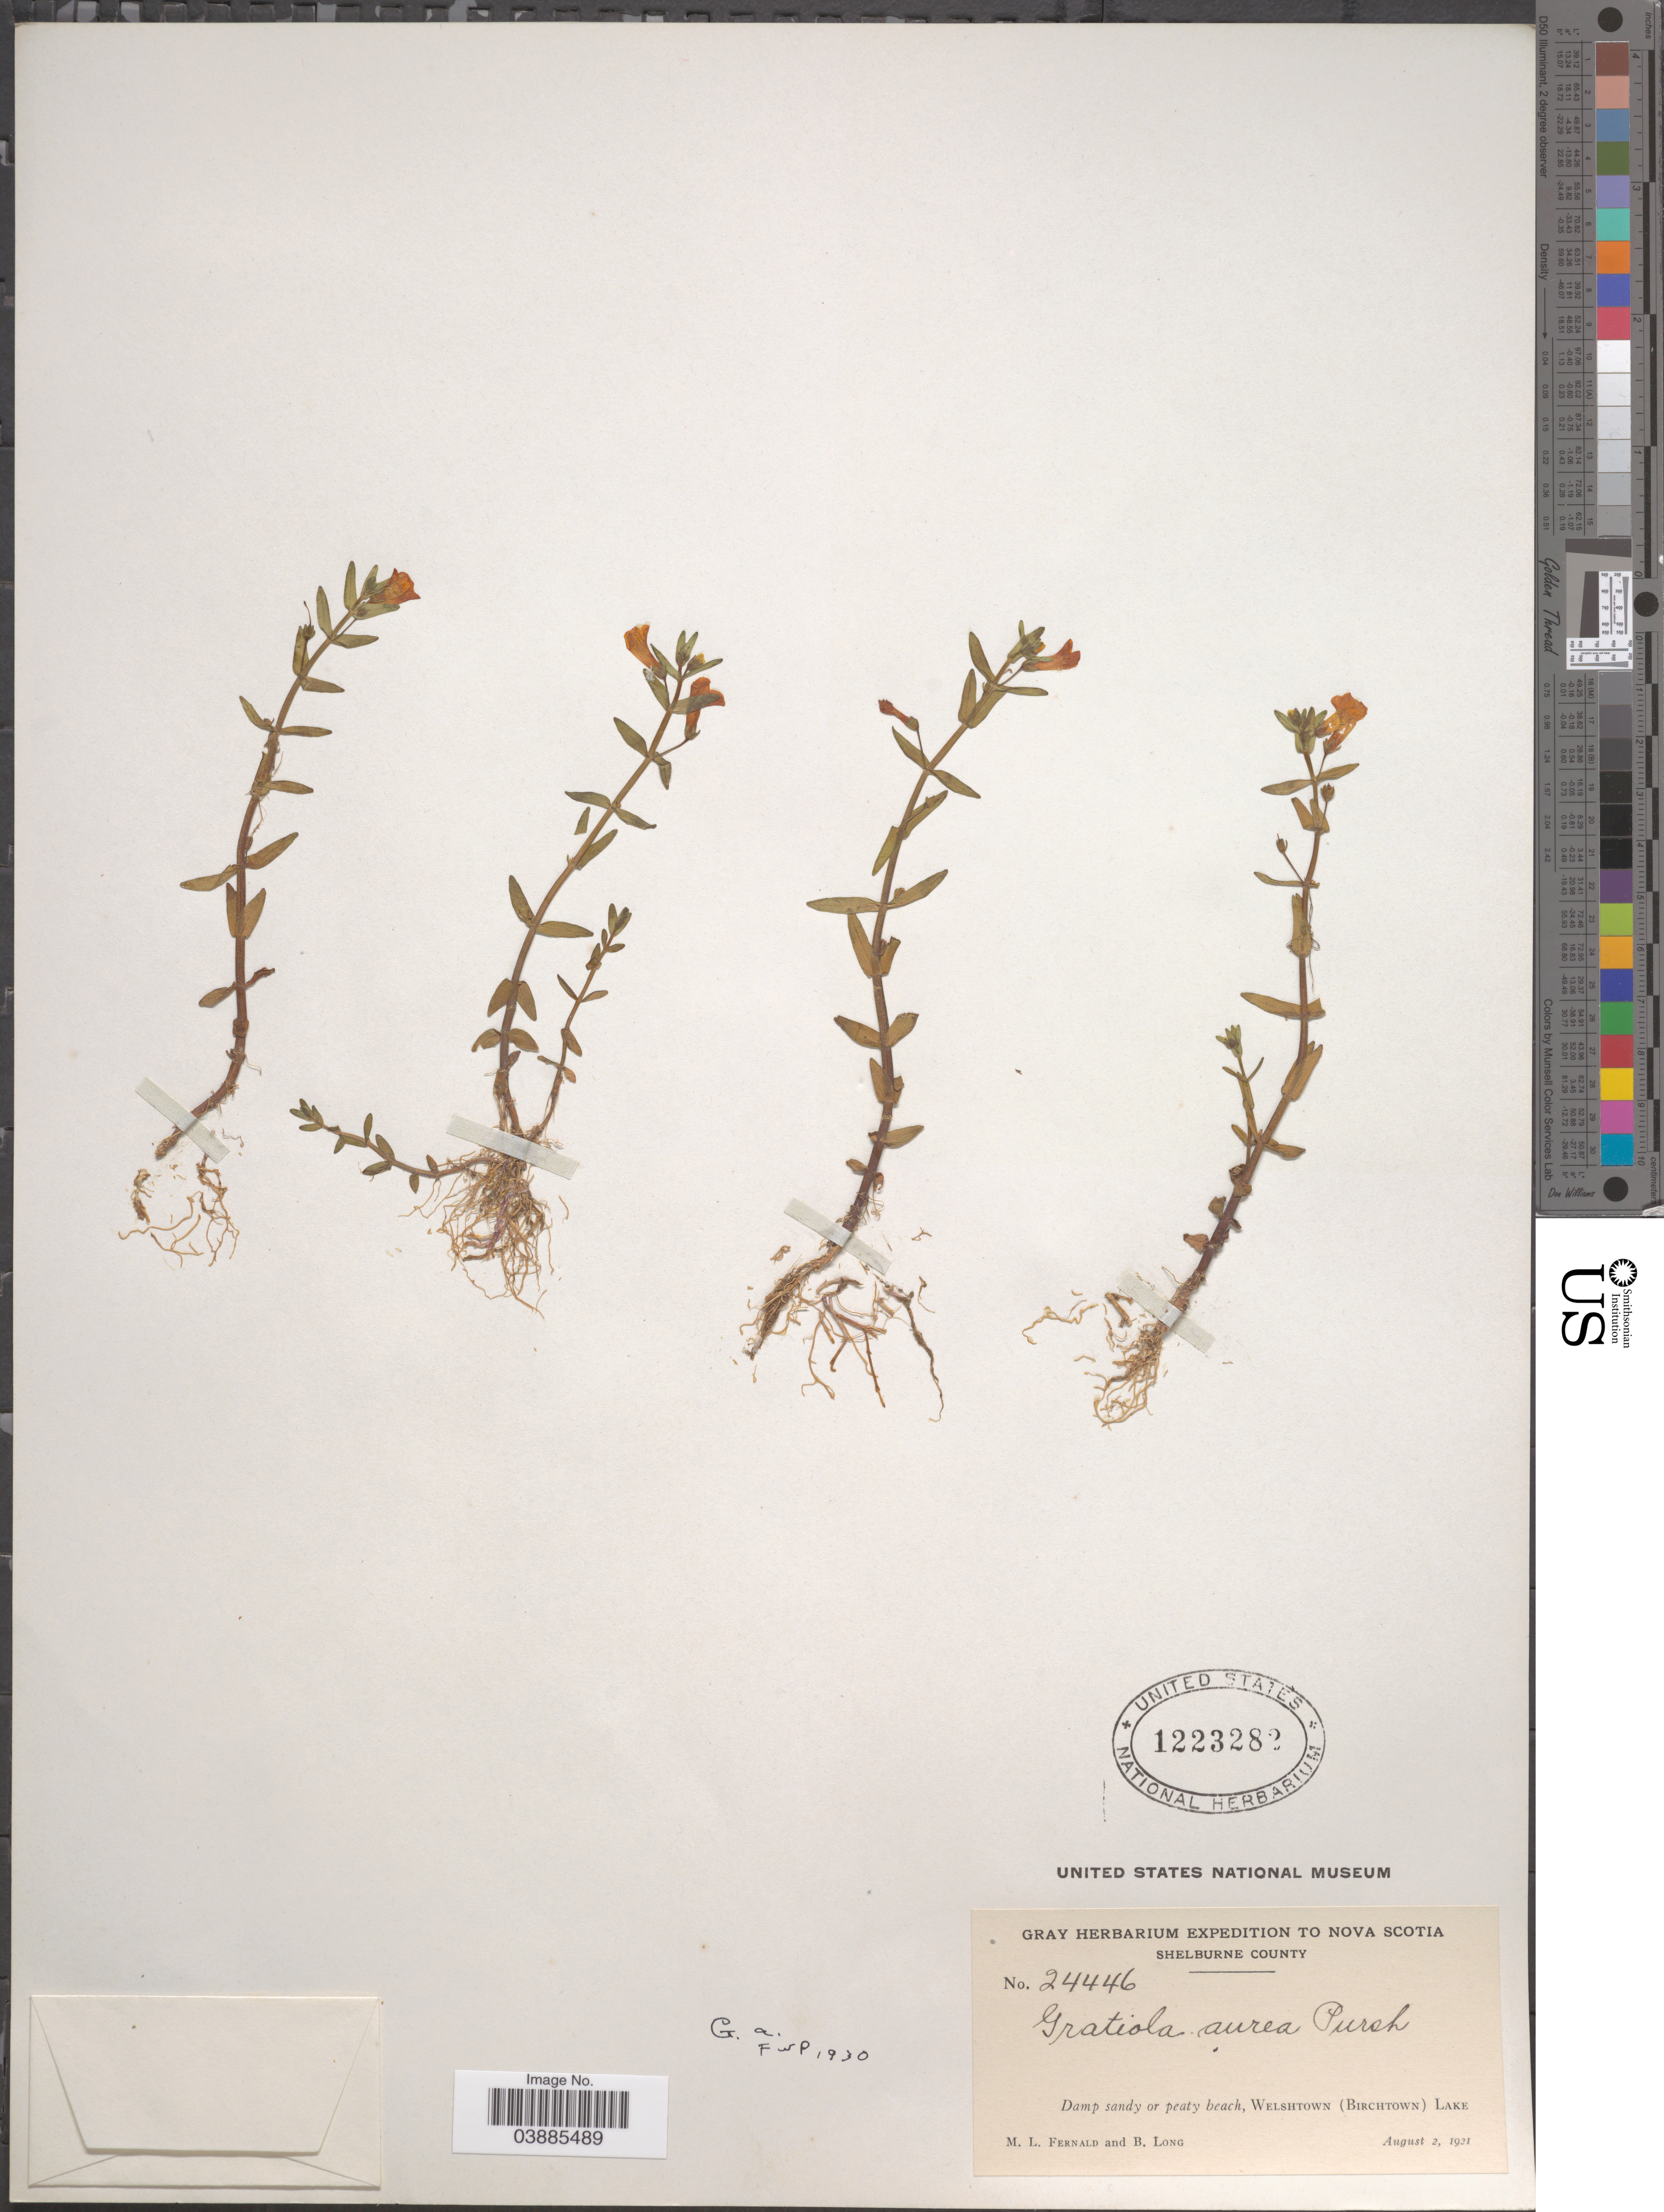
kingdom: Plantae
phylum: Tracheophyta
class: Magnoliopsida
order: Lamiales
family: Plantaginaceae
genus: Gratiola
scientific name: Gratiola aurea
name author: Pursh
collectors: M. L. Fernald & B. Long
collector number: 24446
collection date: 1921-08-02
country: Canada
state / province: Nova Scotia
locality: Shelburne County. Welshtown (Birchtown) Lake.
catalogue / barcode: US 1223282